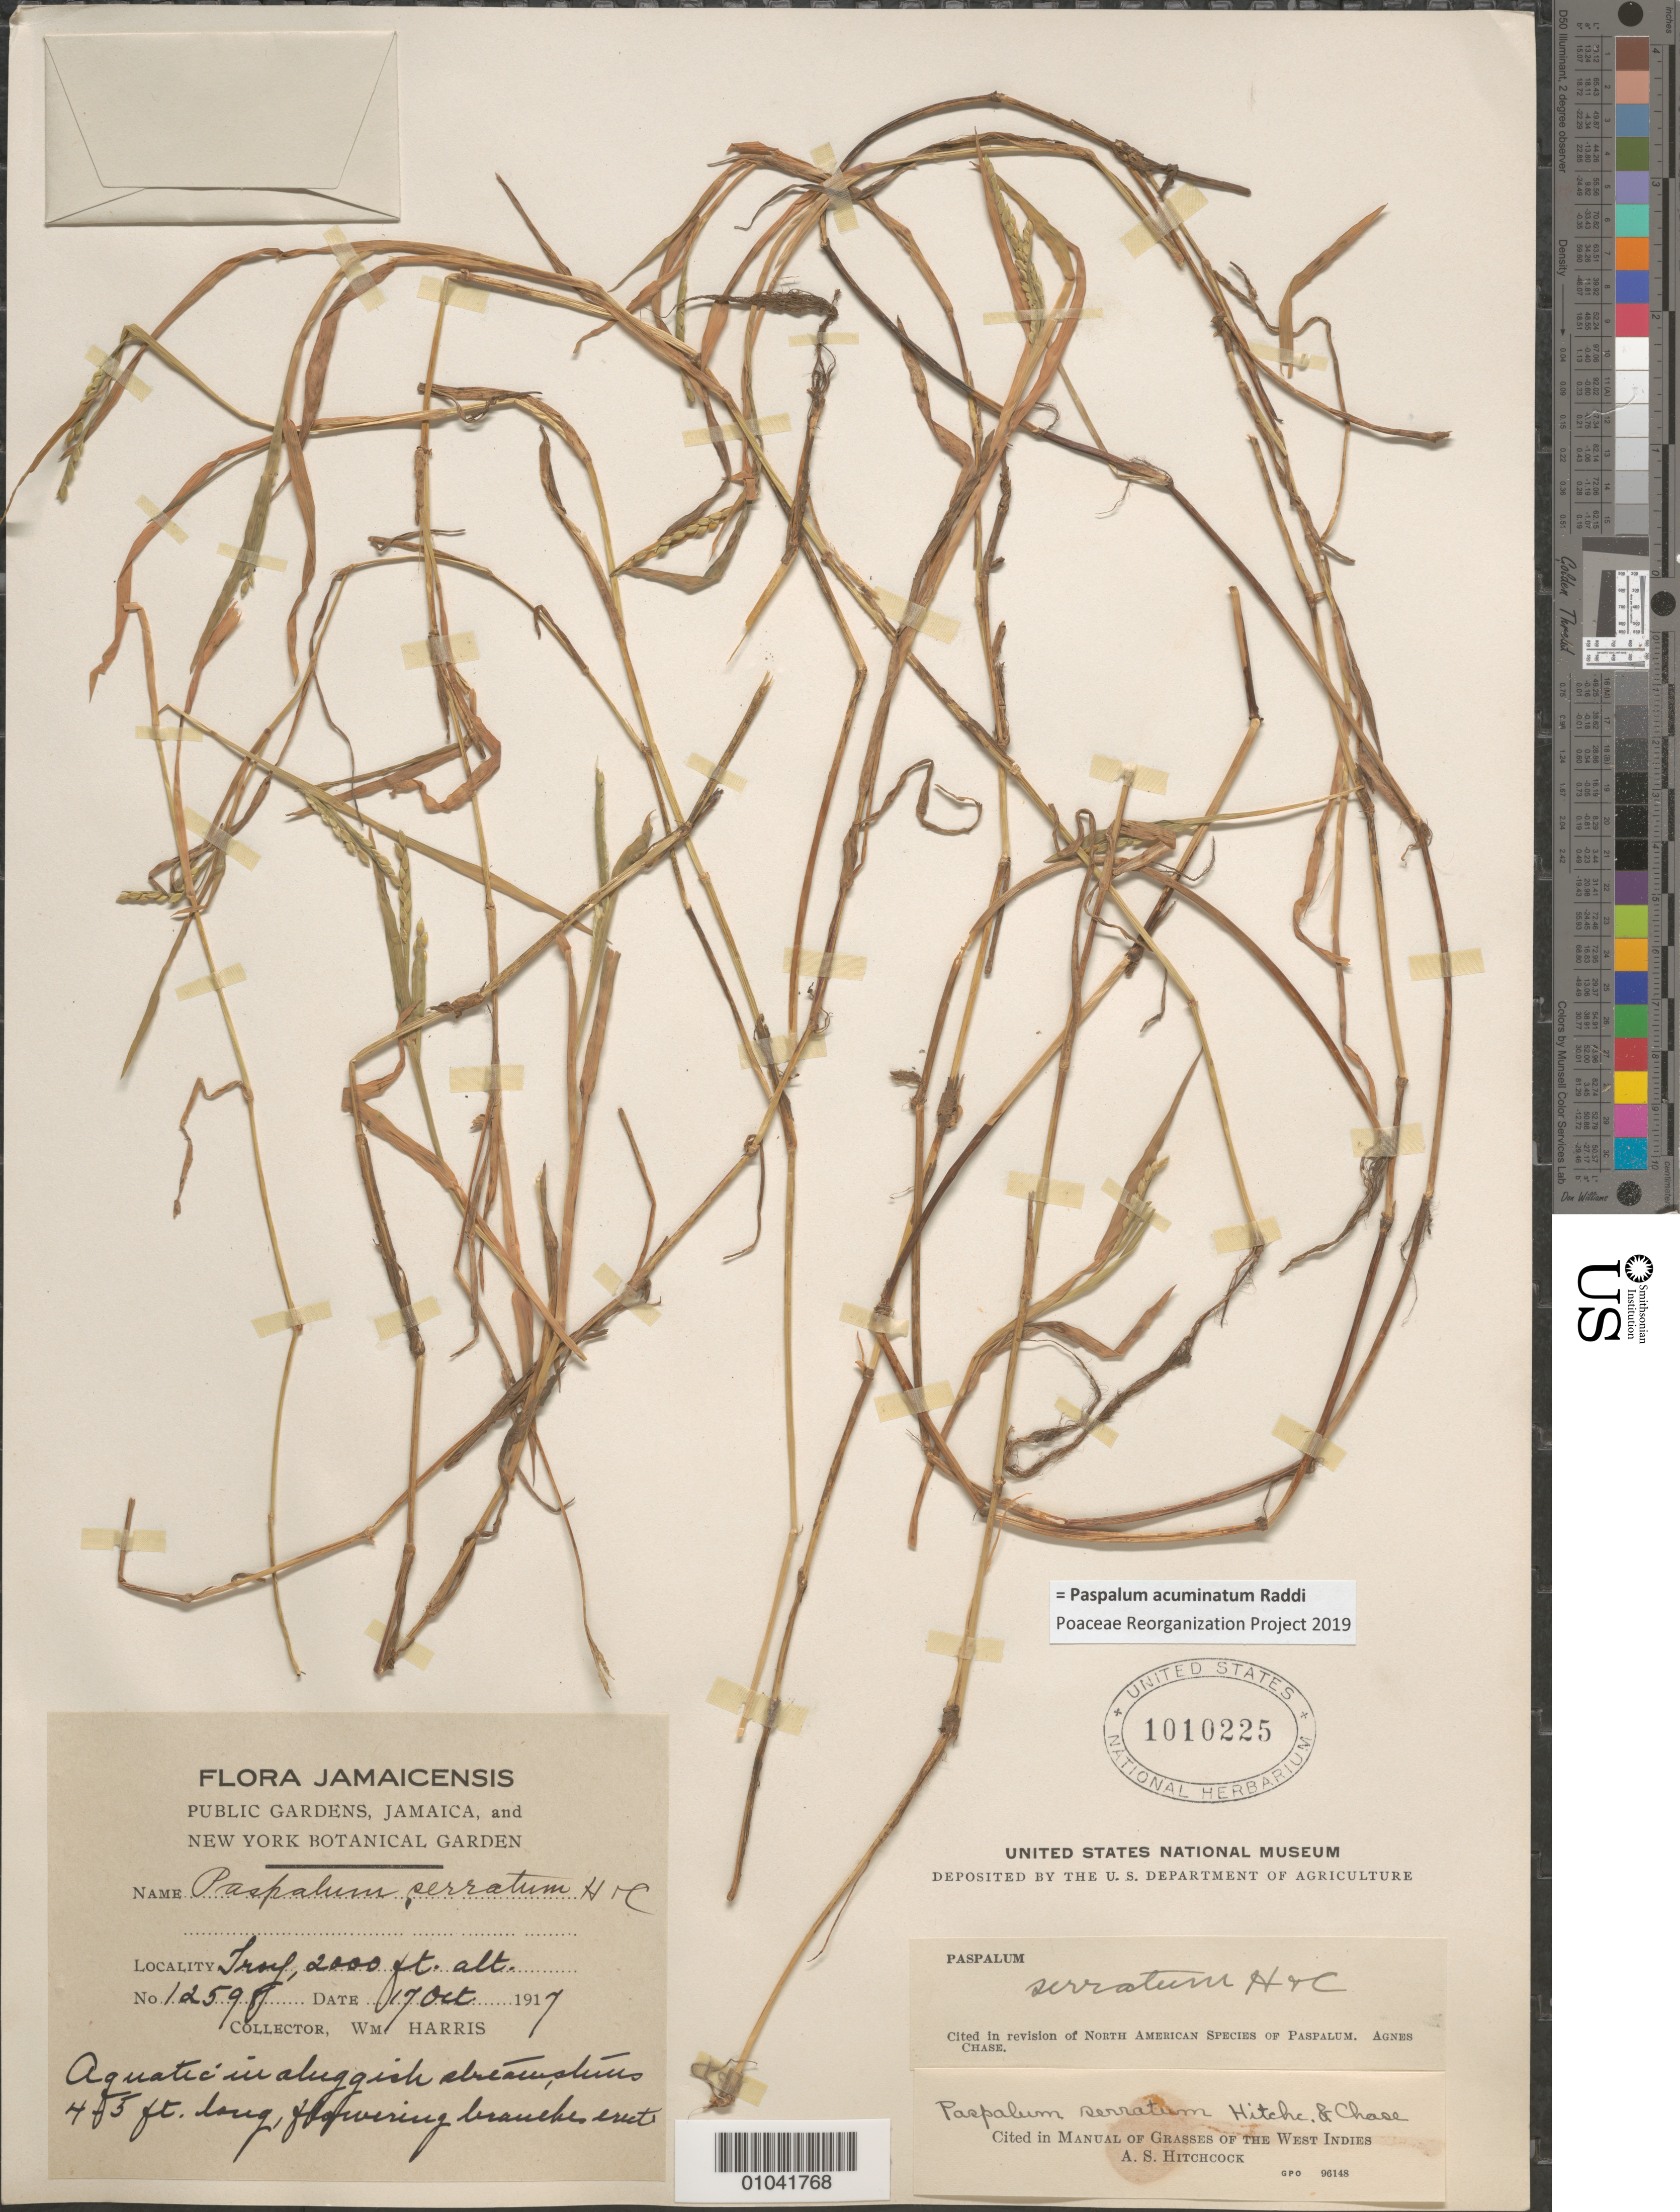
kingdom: Plantae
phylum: Tracheophyta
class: Liliopsida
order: Poales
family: Poaceae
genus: Paspalum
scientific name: Paspalum serratum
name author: Hitchc. & Chase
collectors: W. Harris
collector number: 12598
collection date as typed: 17 Oct 1917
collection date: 1917-10-17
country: Jamaica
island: Jamaica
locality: Troy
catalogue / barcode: US 1010225